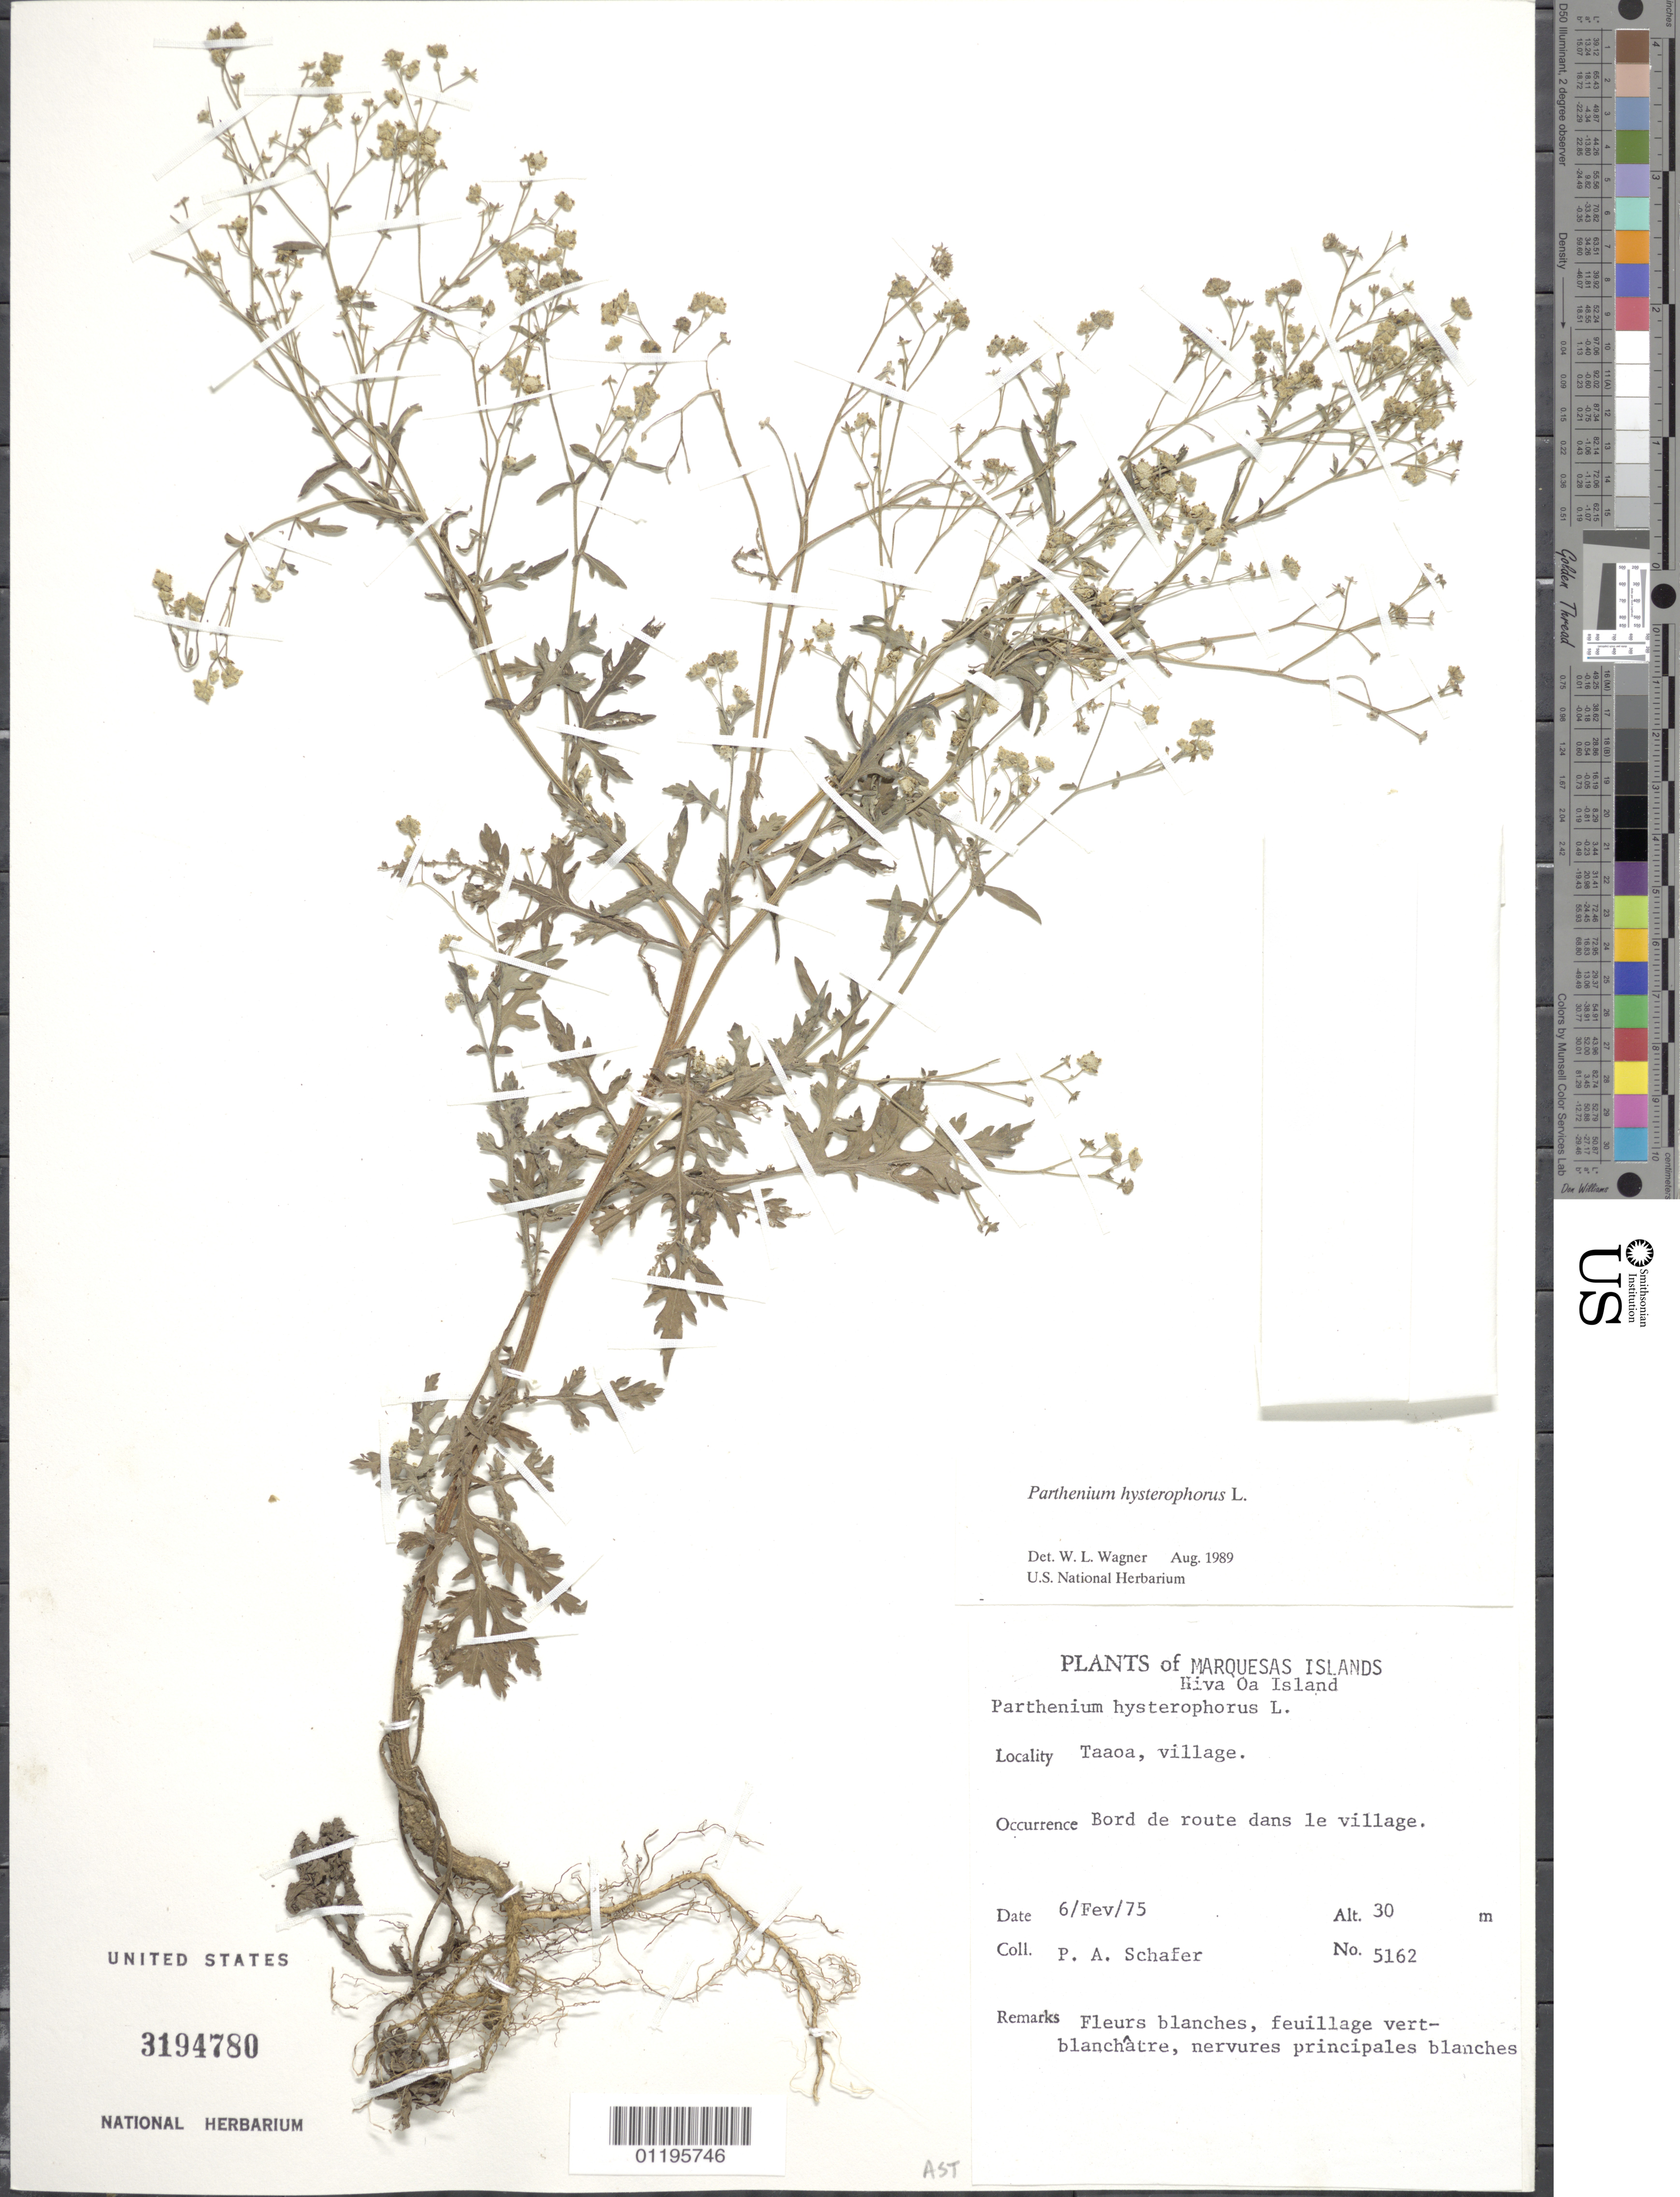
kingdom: Plantae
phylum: Tracheophyta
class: Magnoliopsida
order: Asterales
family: Asteraceae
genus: Parthenium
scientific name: Parthenium hysterophorus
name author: L.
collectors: P. A. Schäfer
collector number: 5162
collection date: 1975-02-06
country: French Polynesia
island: Hiva Oa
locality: Taaoa, village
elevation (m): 30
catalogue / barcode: US 3194780